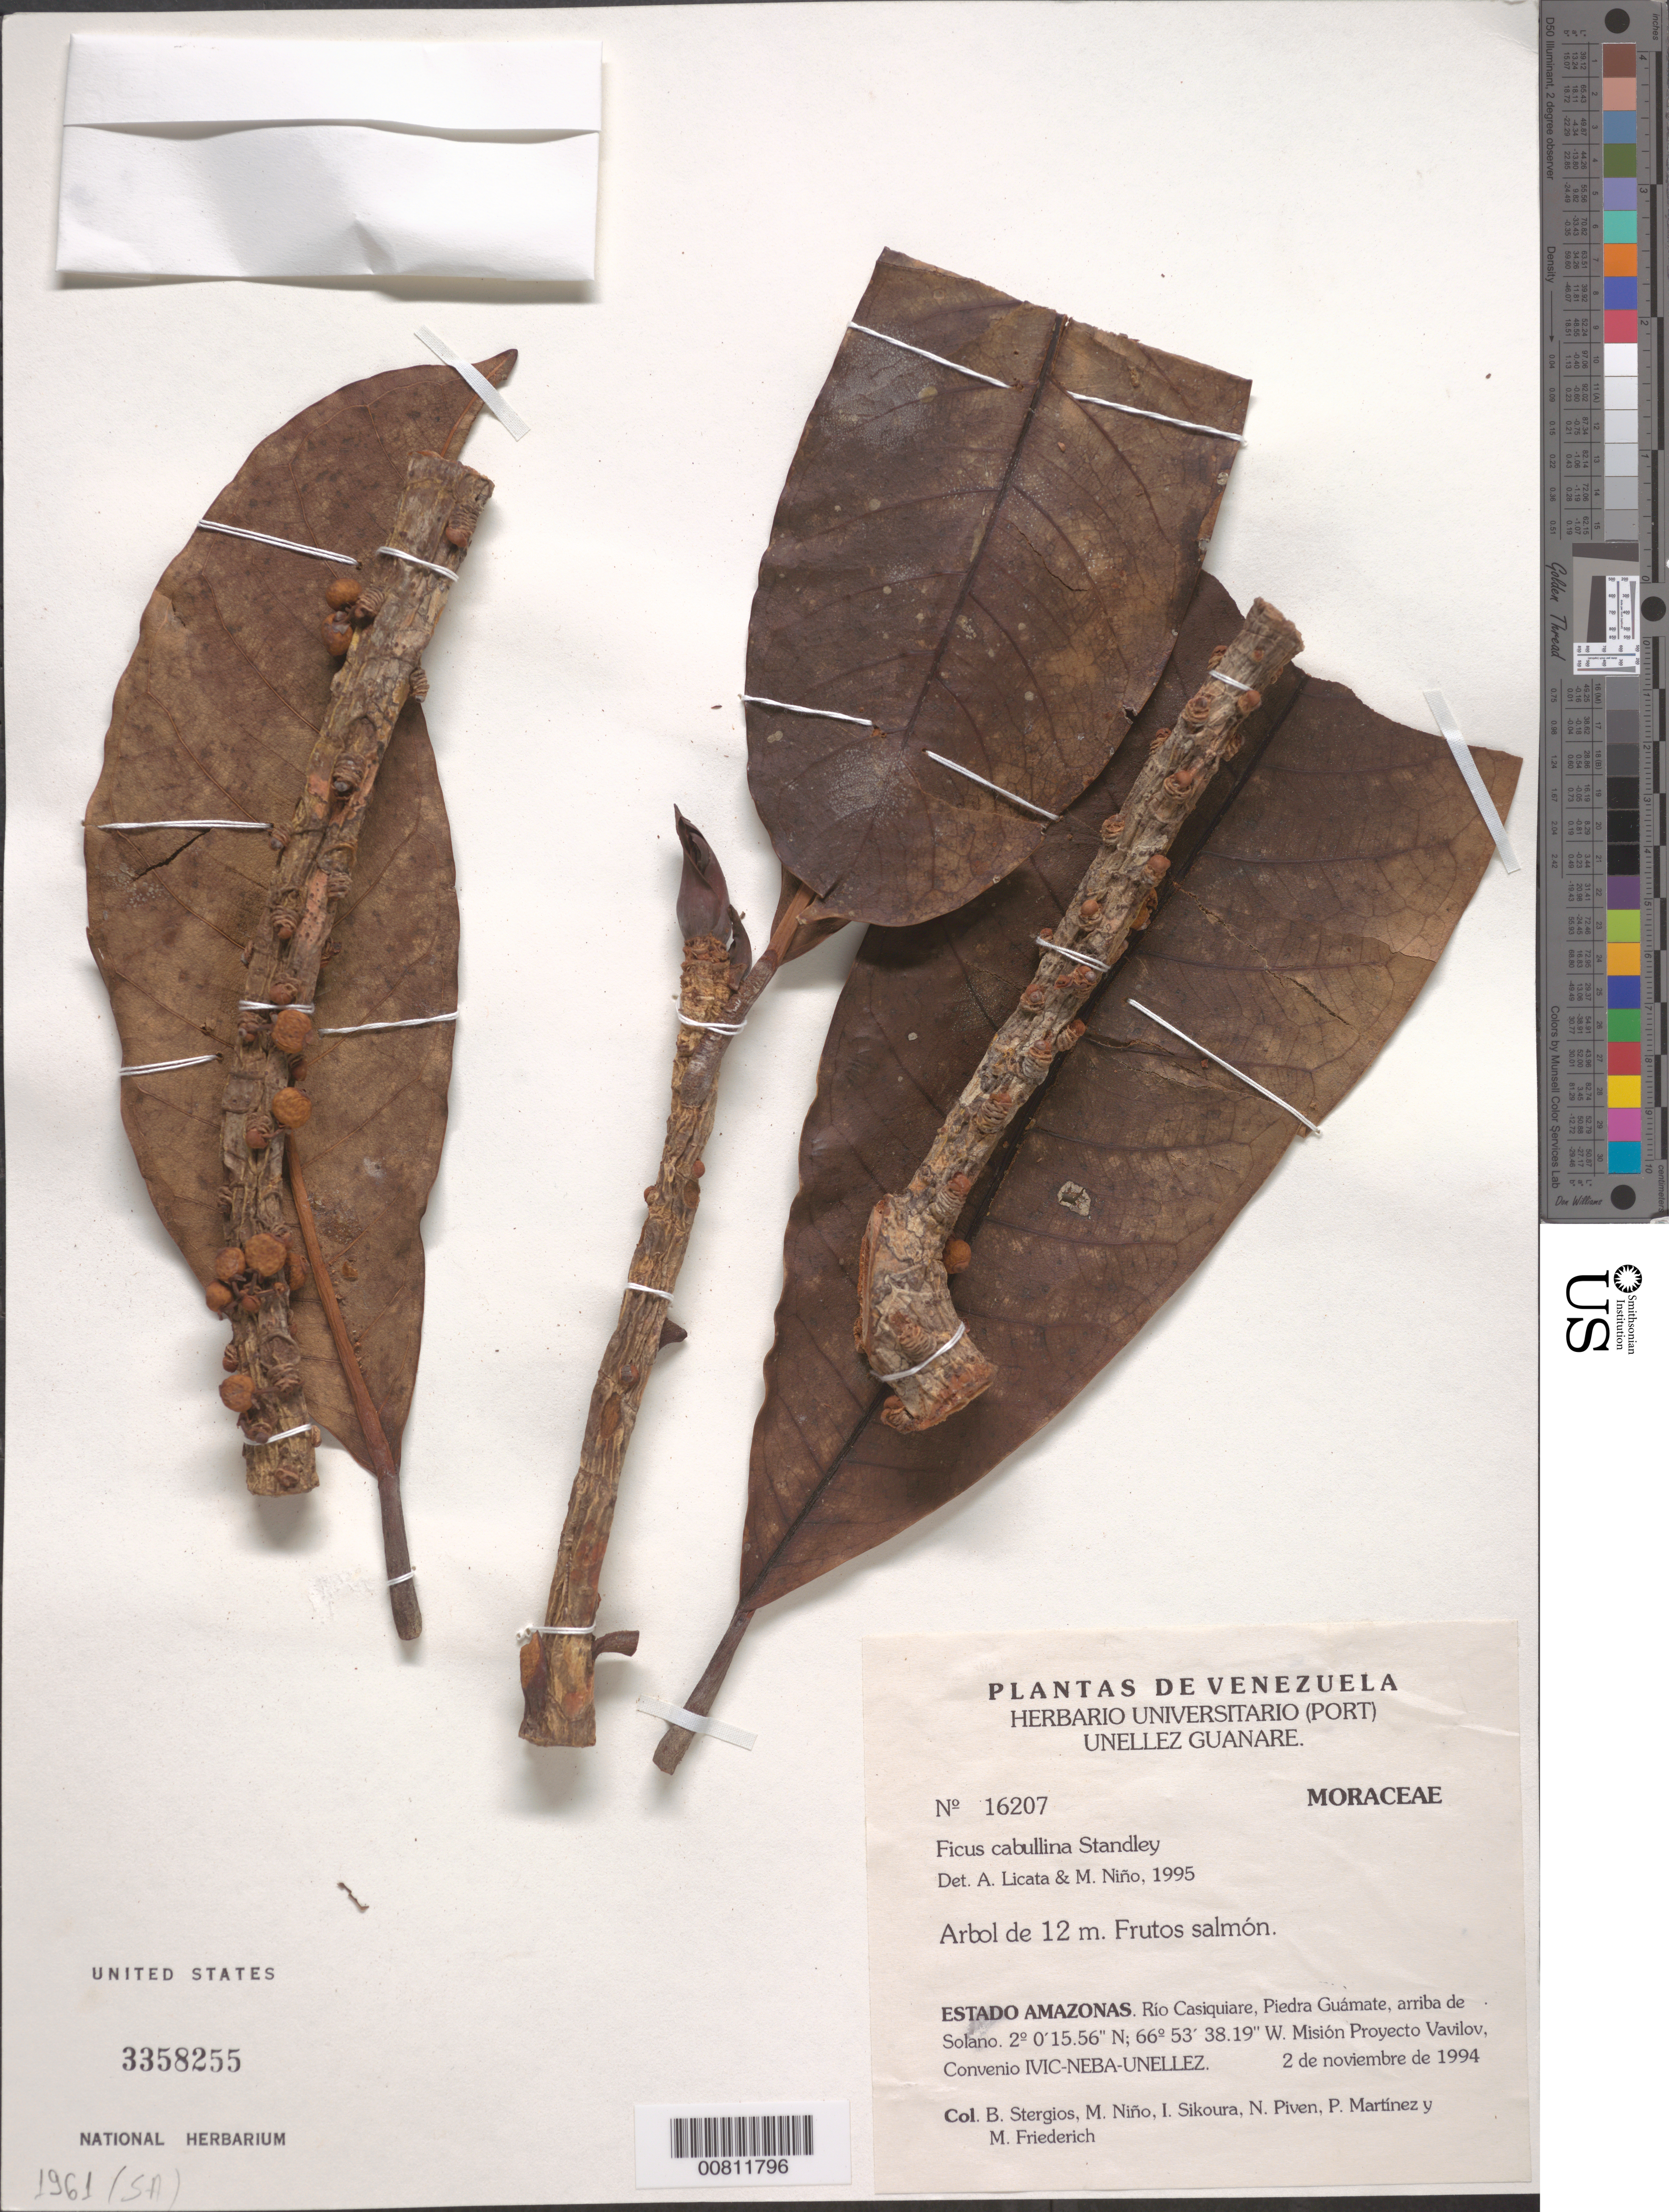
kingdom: Plantae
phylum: Tracheophyta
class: Magnoliopsida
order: Rosales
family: Moraceae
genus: Ficus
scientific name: Ficus caballina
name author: Standl.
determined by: Licata, A.; Niño, S. M.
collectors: B. G. Stergios, S. M. Niño, I. Sikoura, N. Piven, P. Martinez & N. Friederich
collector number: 16207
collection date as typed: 2-Nov-94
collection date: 1994-11-02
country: Venezuela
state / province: Amazonas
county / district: Río Negro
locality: Río Casiquiare, Piedra Guámate, arriba de Solano; Misión Proyecto Vavilov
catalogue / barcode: US 3358255